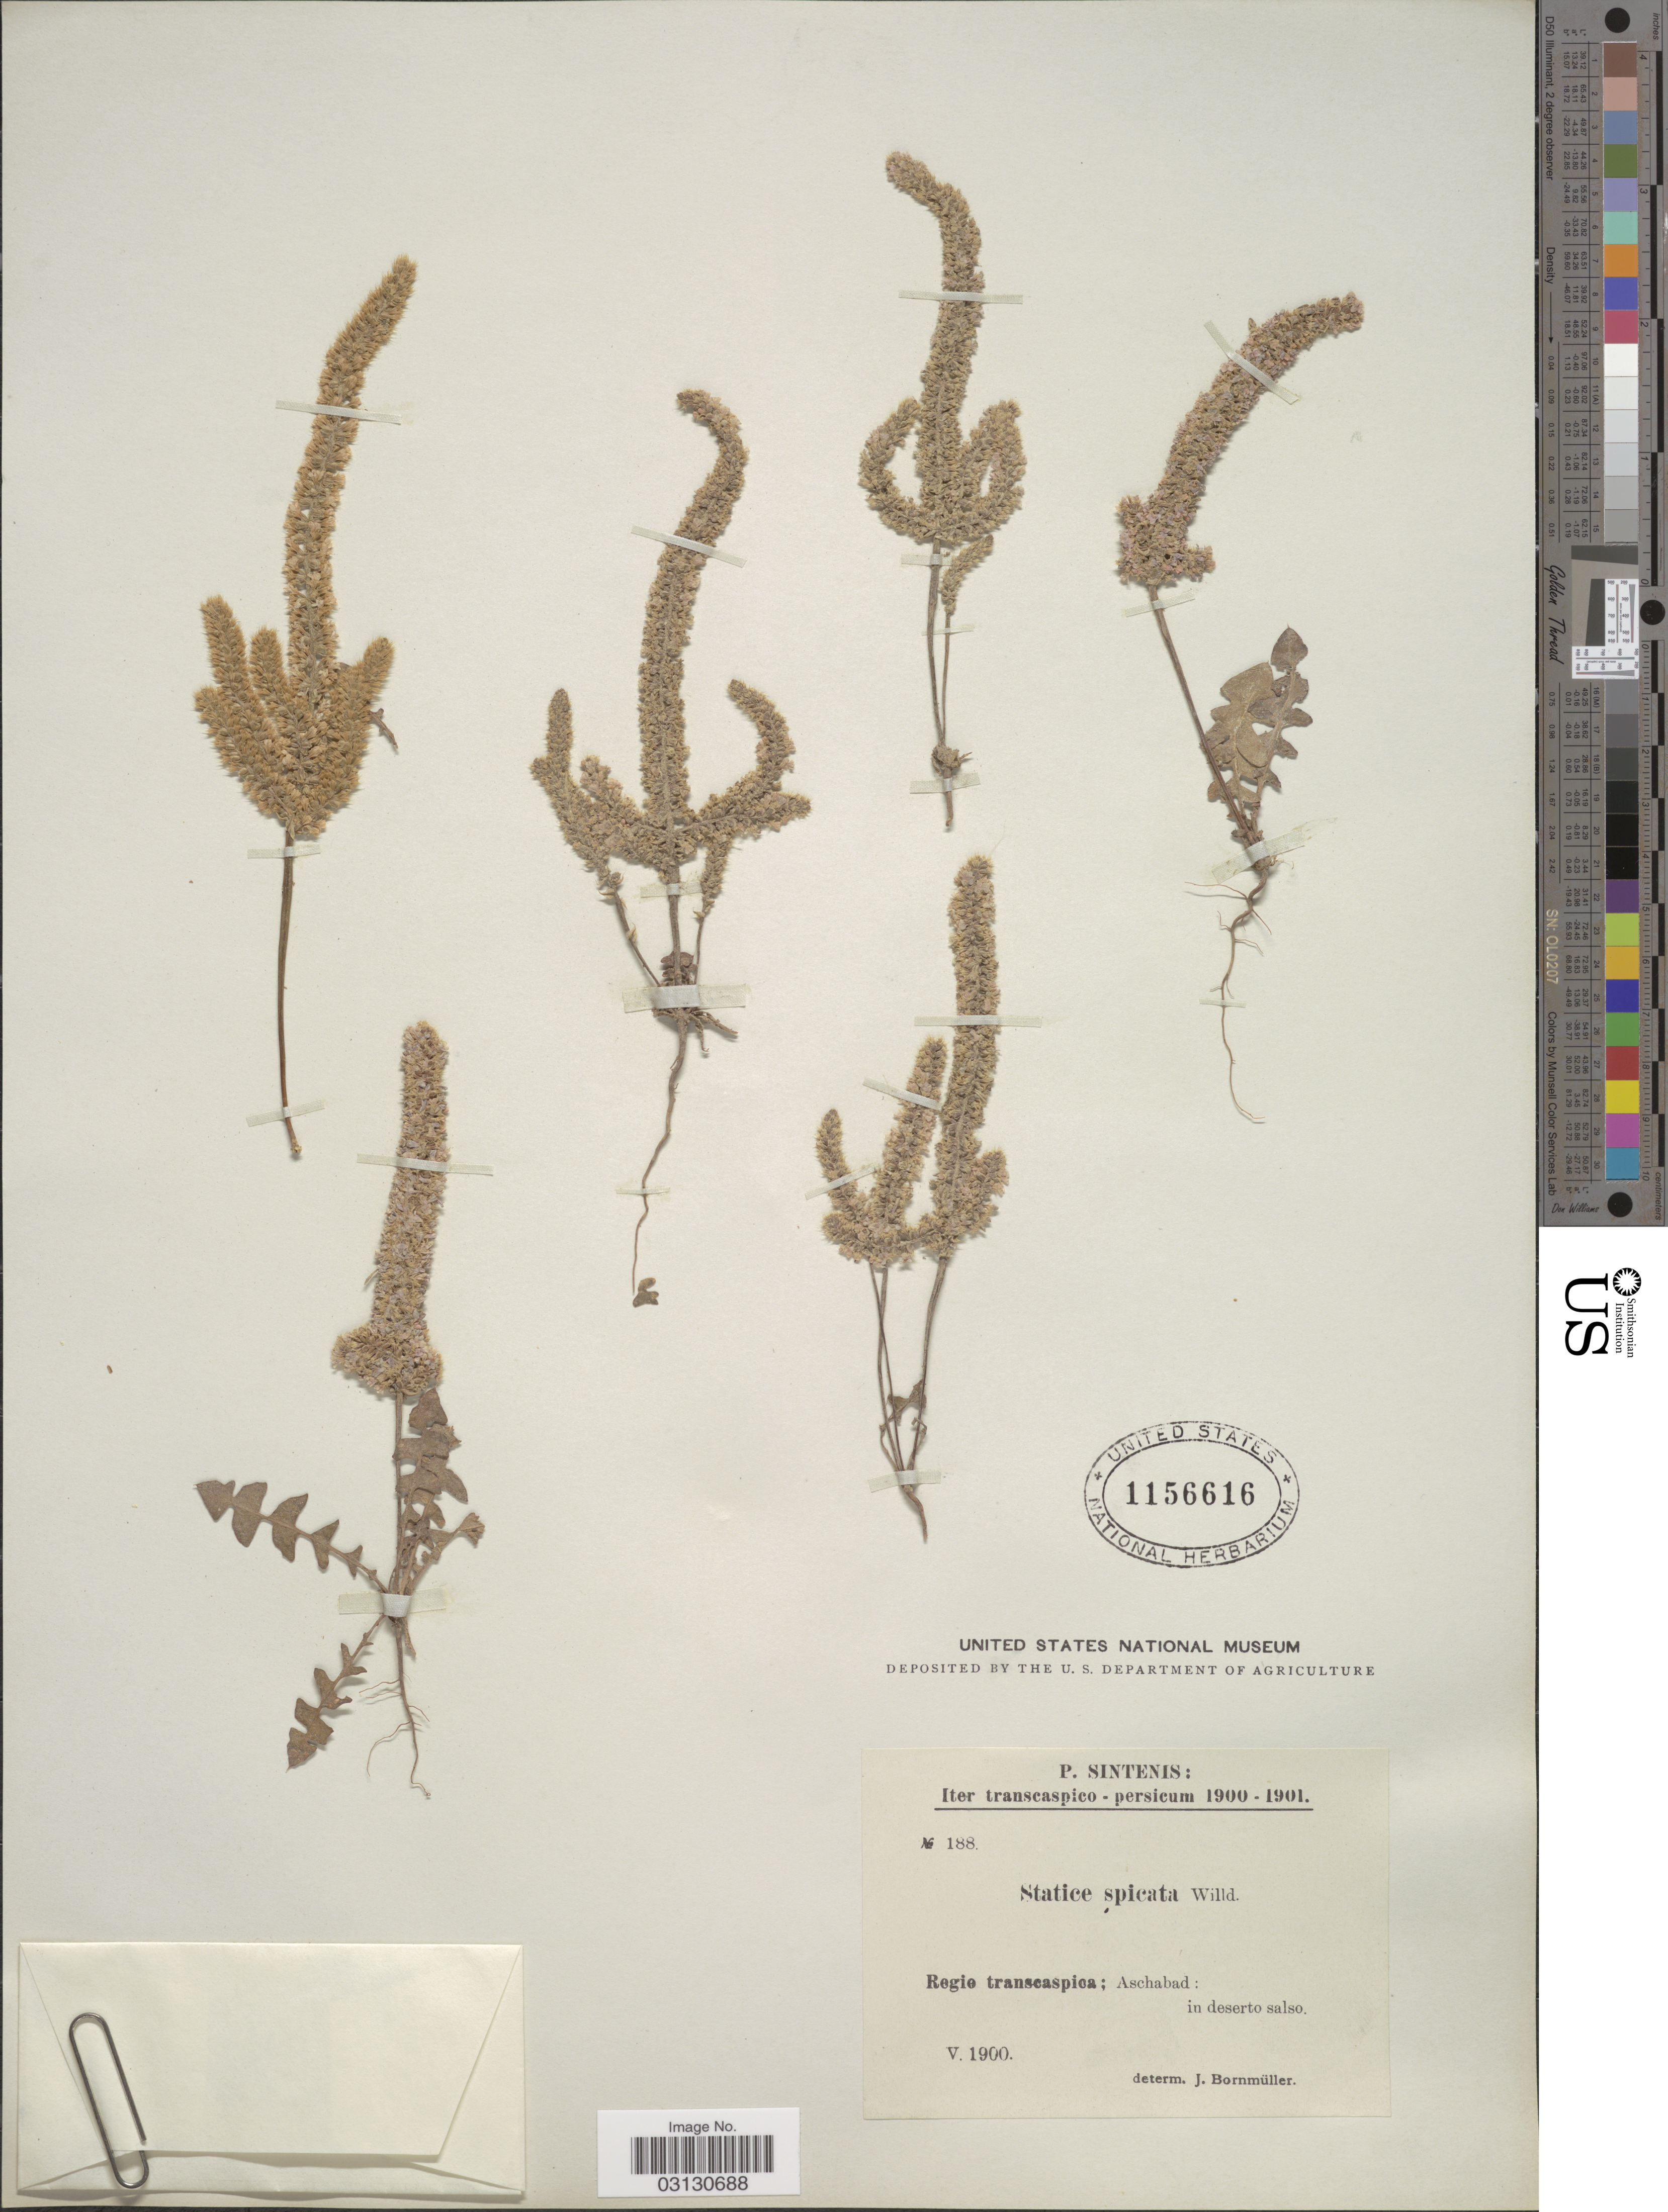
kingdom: Plantae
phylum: Tracheophyta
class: Magnoliopsida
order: Caryophyllales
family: Plumbaginaceae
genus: Psylliostachys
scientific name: Psylliostachys spicatus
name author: (Willd.) Nevski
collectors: P. Sintenis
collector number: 188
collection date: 1900-05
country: Turkey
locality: Regio transcaspica; Aschabad: in deserto salso.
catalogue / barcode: US 1156616